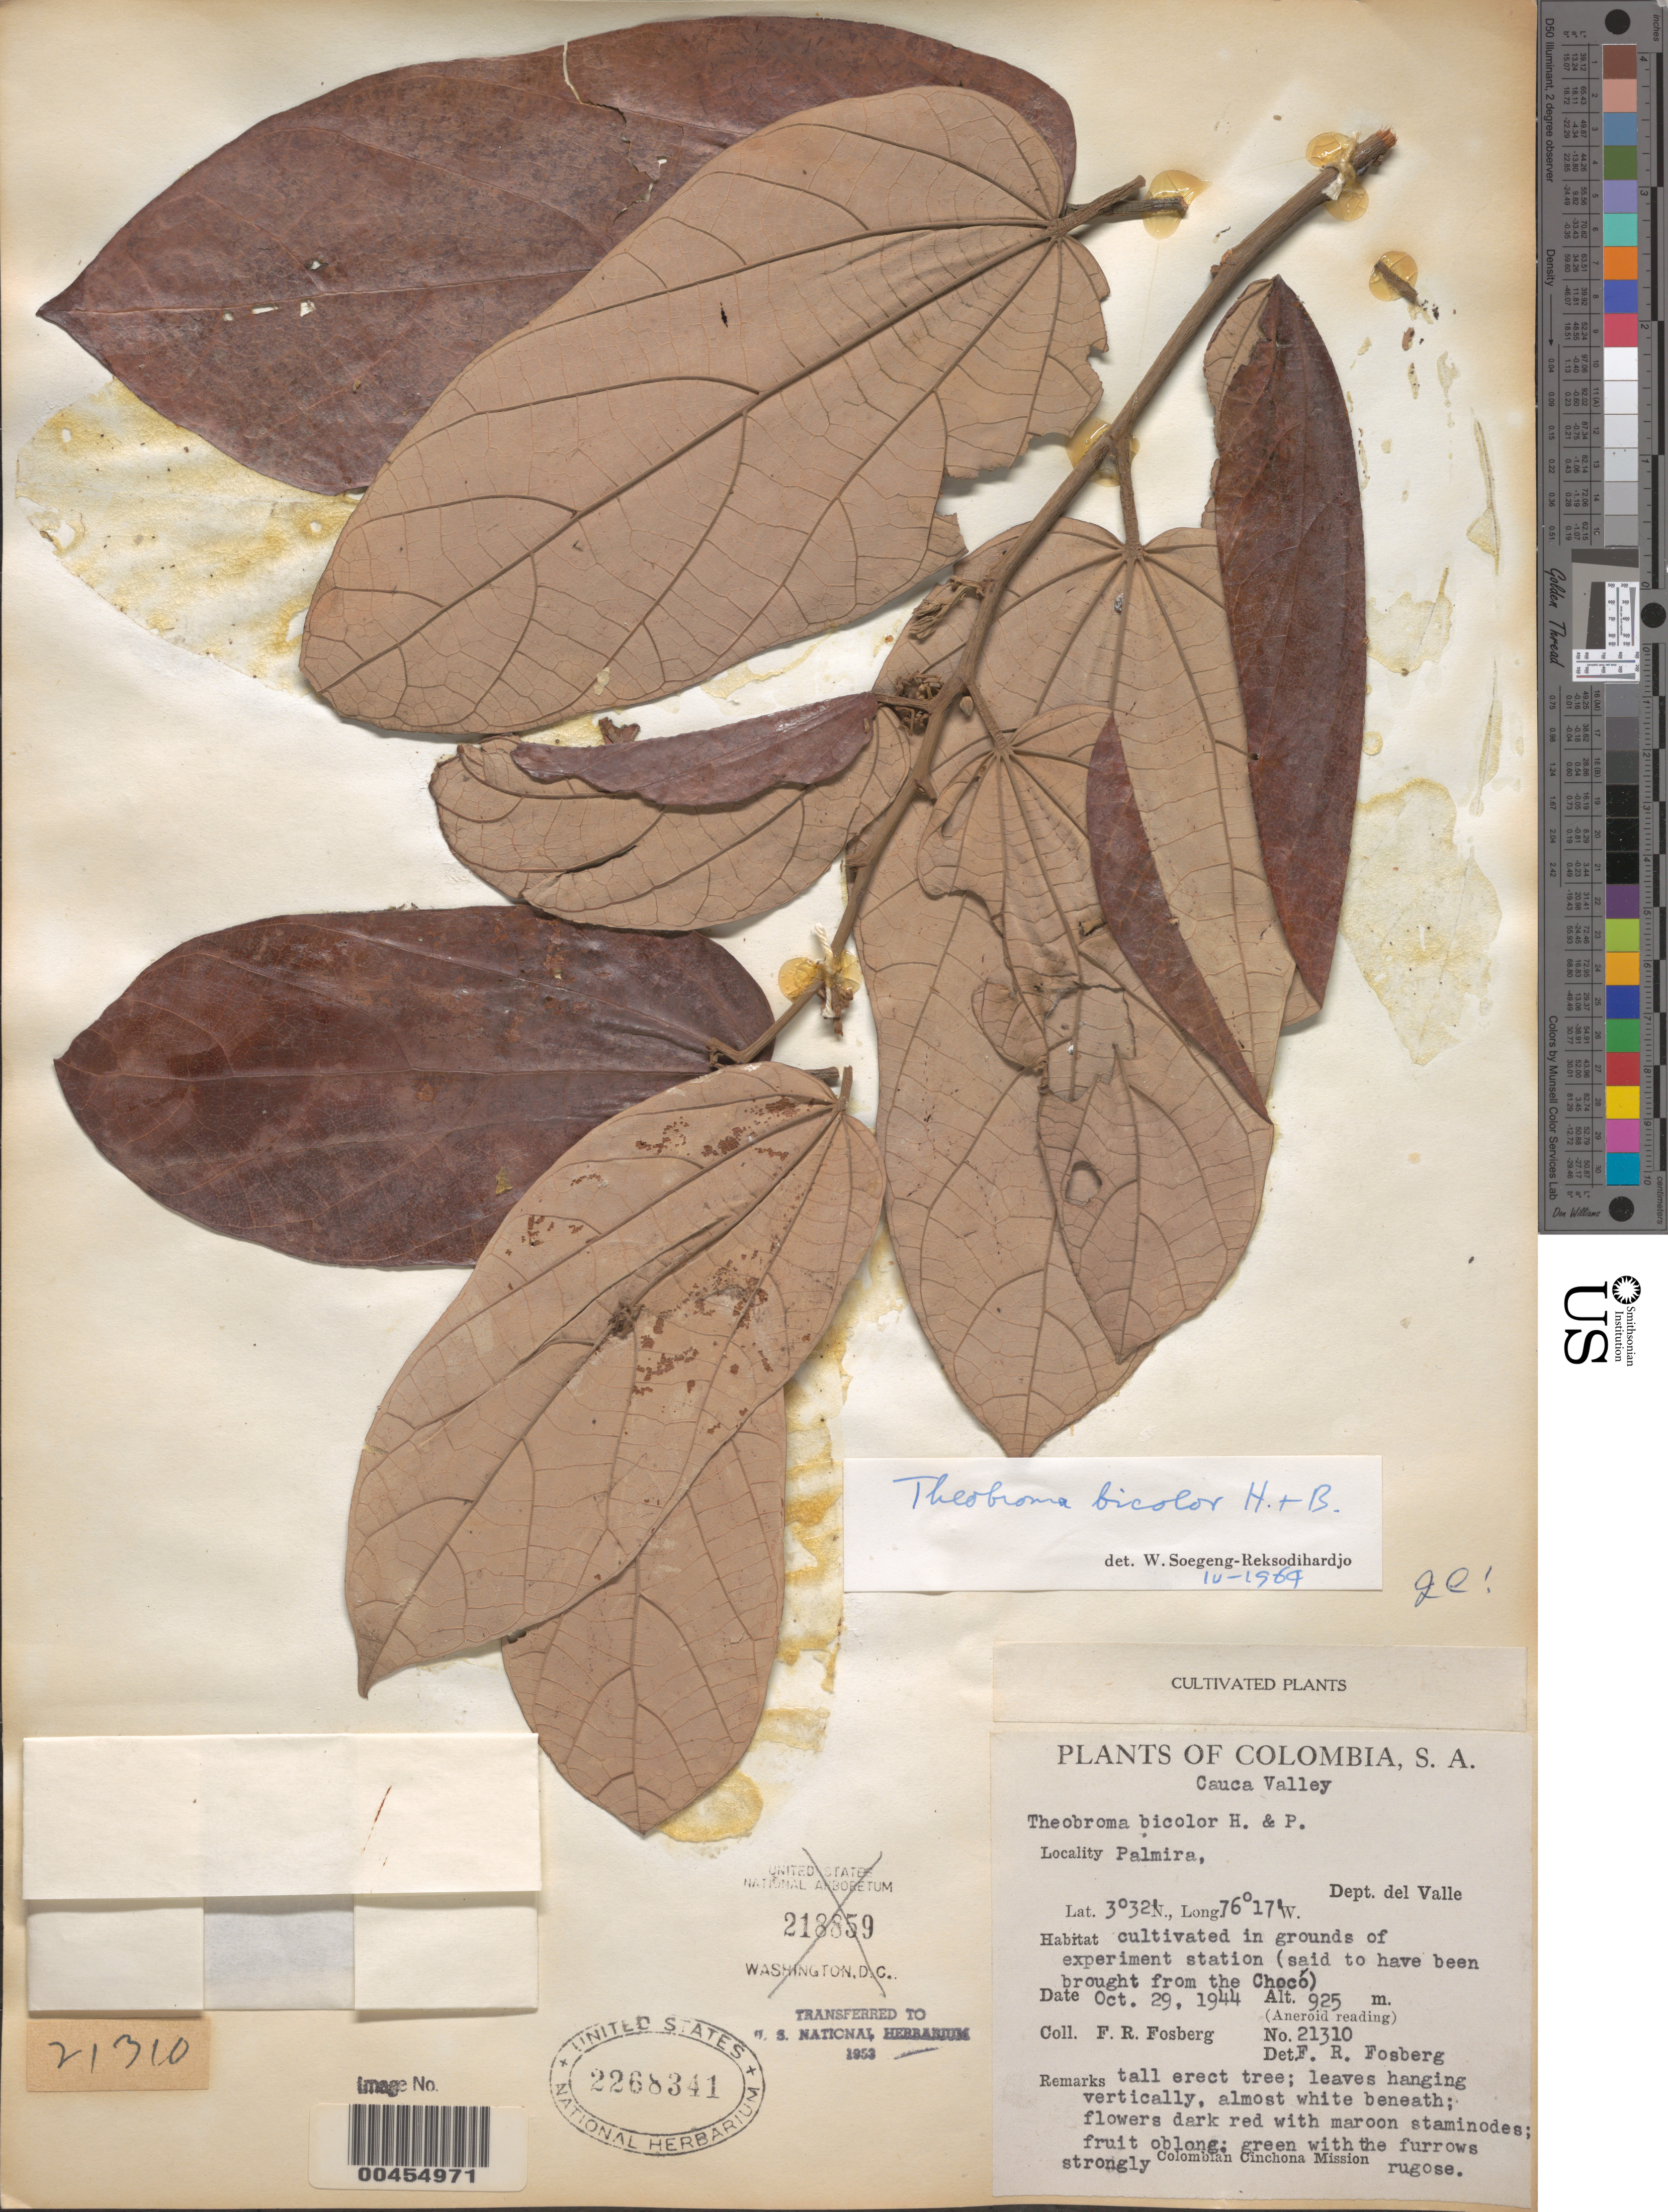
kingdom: Plantae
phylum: Tracheophyta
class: Magnoliopsida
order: Malvales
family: Malvaceae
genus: Theobroma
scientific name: Theobroma bicolor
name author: Bonpl.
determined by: Dorr, L. J., (BOT), Smithsonian Institution - National Museum of Natural History (UNITED STATES)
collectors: F. R. Fosberg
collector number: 21310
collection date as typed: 29 Oct 1944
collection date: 1944-10-29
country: Colombia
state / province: Valle del Cauca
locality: Palmira, said to have been brought from the Chocó, Cauca Valley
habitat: cultivated on the grounds of the experiment station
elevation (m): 925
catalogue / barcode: US 2268341